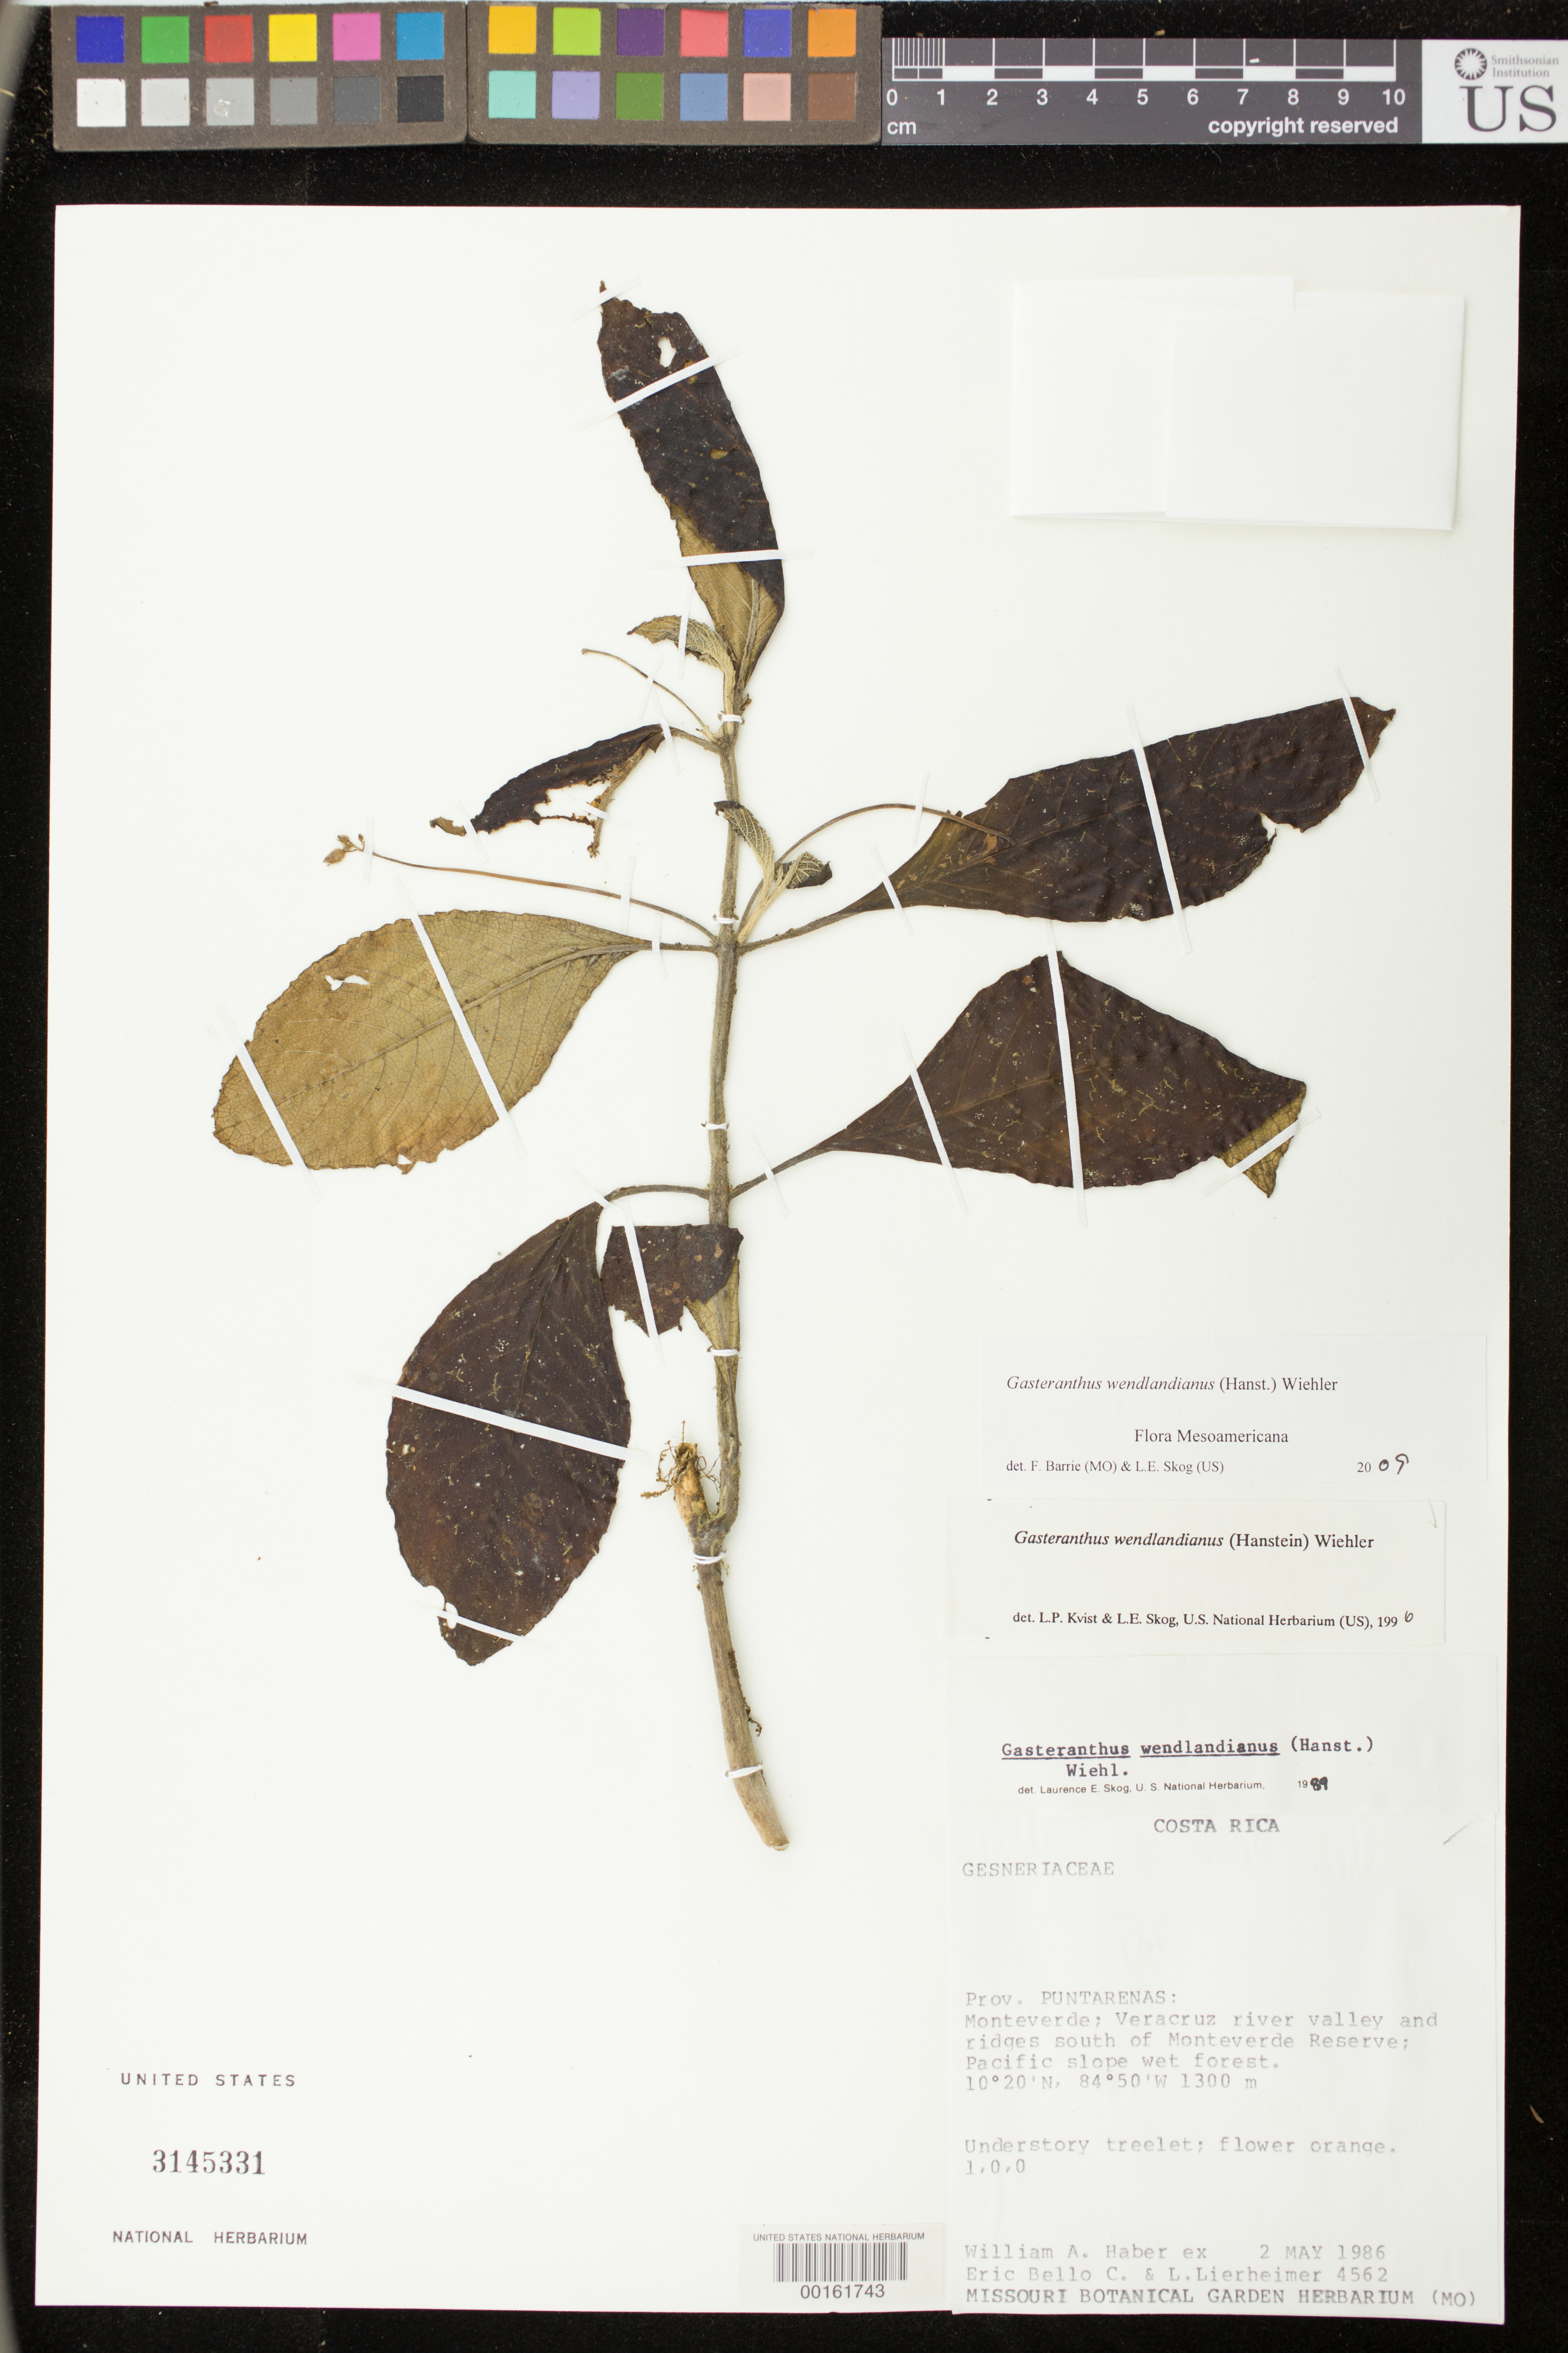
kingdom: Plantae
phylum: Tracheophyta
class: Magnoliopsida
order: Lamiales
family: Gesneriaceae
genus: Gasteranthus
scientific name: Gasteranthus wendlandianus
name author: (Hanst.) Wiehler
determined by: Skog, Laurence E.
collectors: W. A. Haber, E. Bello C. & L. Lierheimer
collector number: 4562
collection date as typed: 02 May 1986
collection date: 1986-05-02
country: Costa Rica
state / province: Puntarenas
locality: Monteverde; Veracruz river valley and ridges S of Montverde Reserve; Pacific slope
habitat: Wet forest; understory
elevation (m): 1300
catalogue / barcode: US 3145331